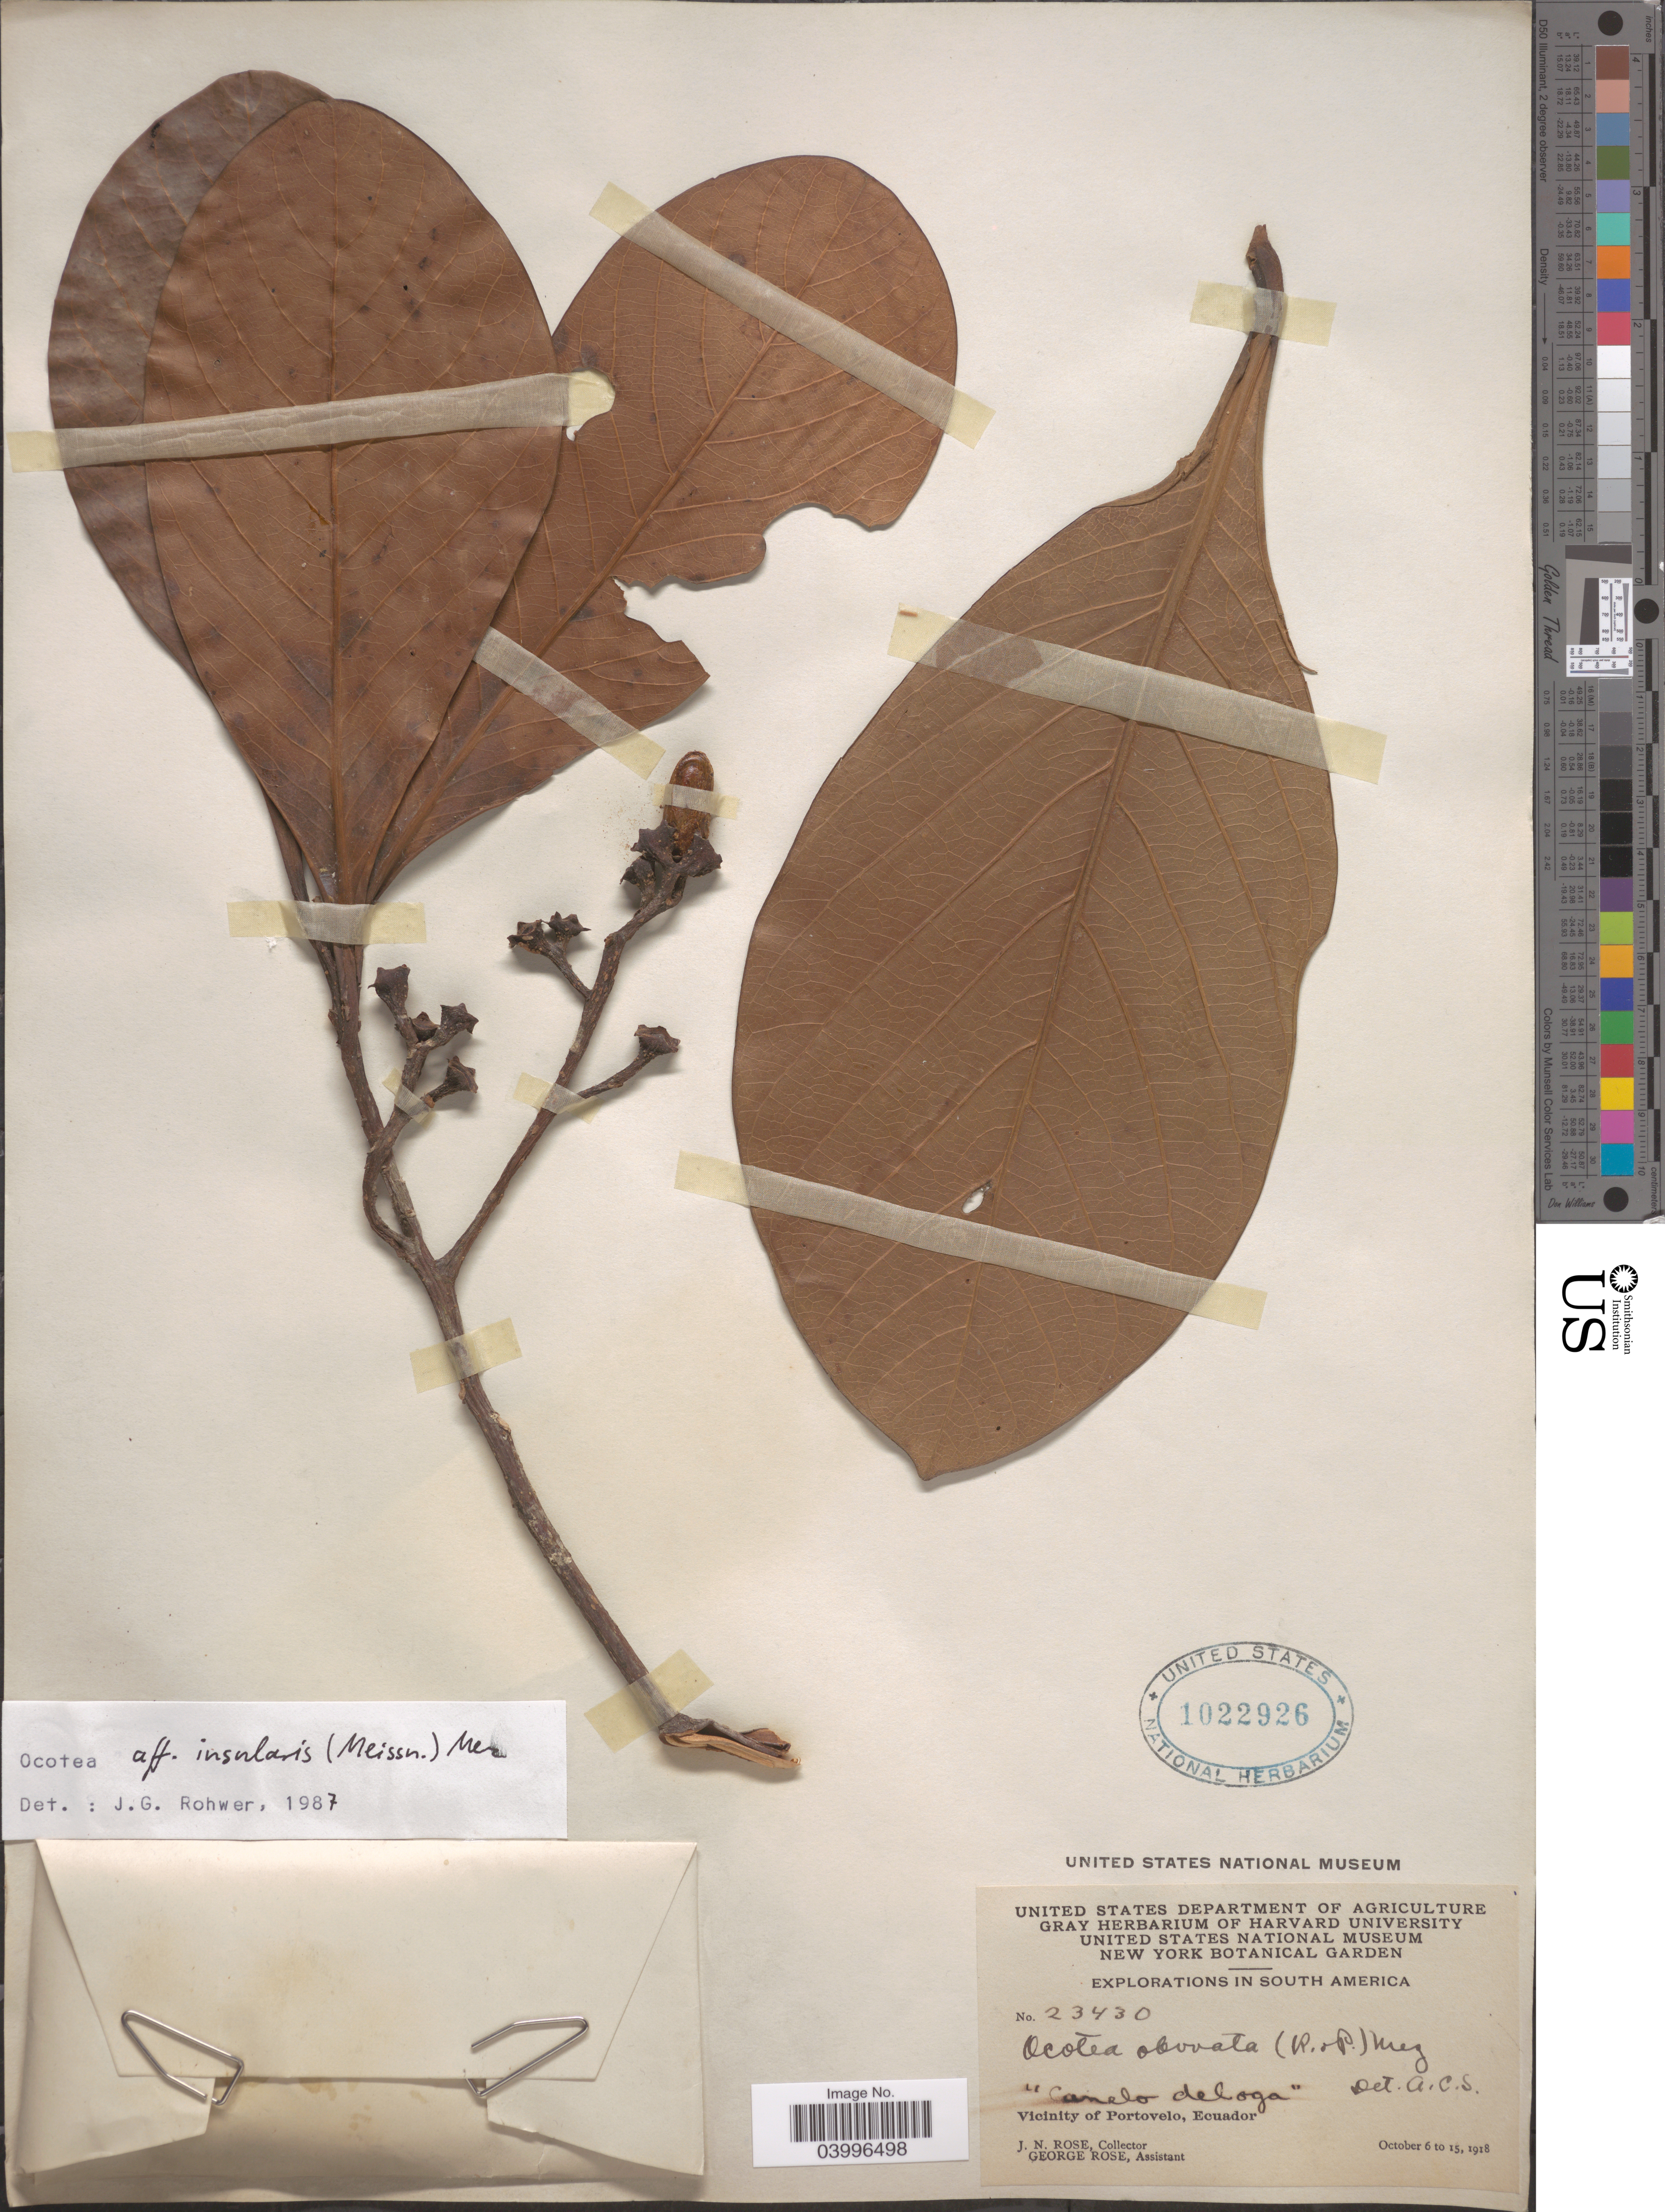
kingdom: Plantae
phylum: Tracheophyta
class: Magnoliopsida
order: Laurales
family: Lauraceae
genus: Ocotea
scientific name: Ocotea insularis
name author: (Meisn.) Mez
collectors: J. N. Rose & G. Rose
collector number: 23430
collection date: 1918-10-06/1918-10-15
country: Ecuador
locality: Vicinity of Portovelo.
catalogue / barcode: US 1022926